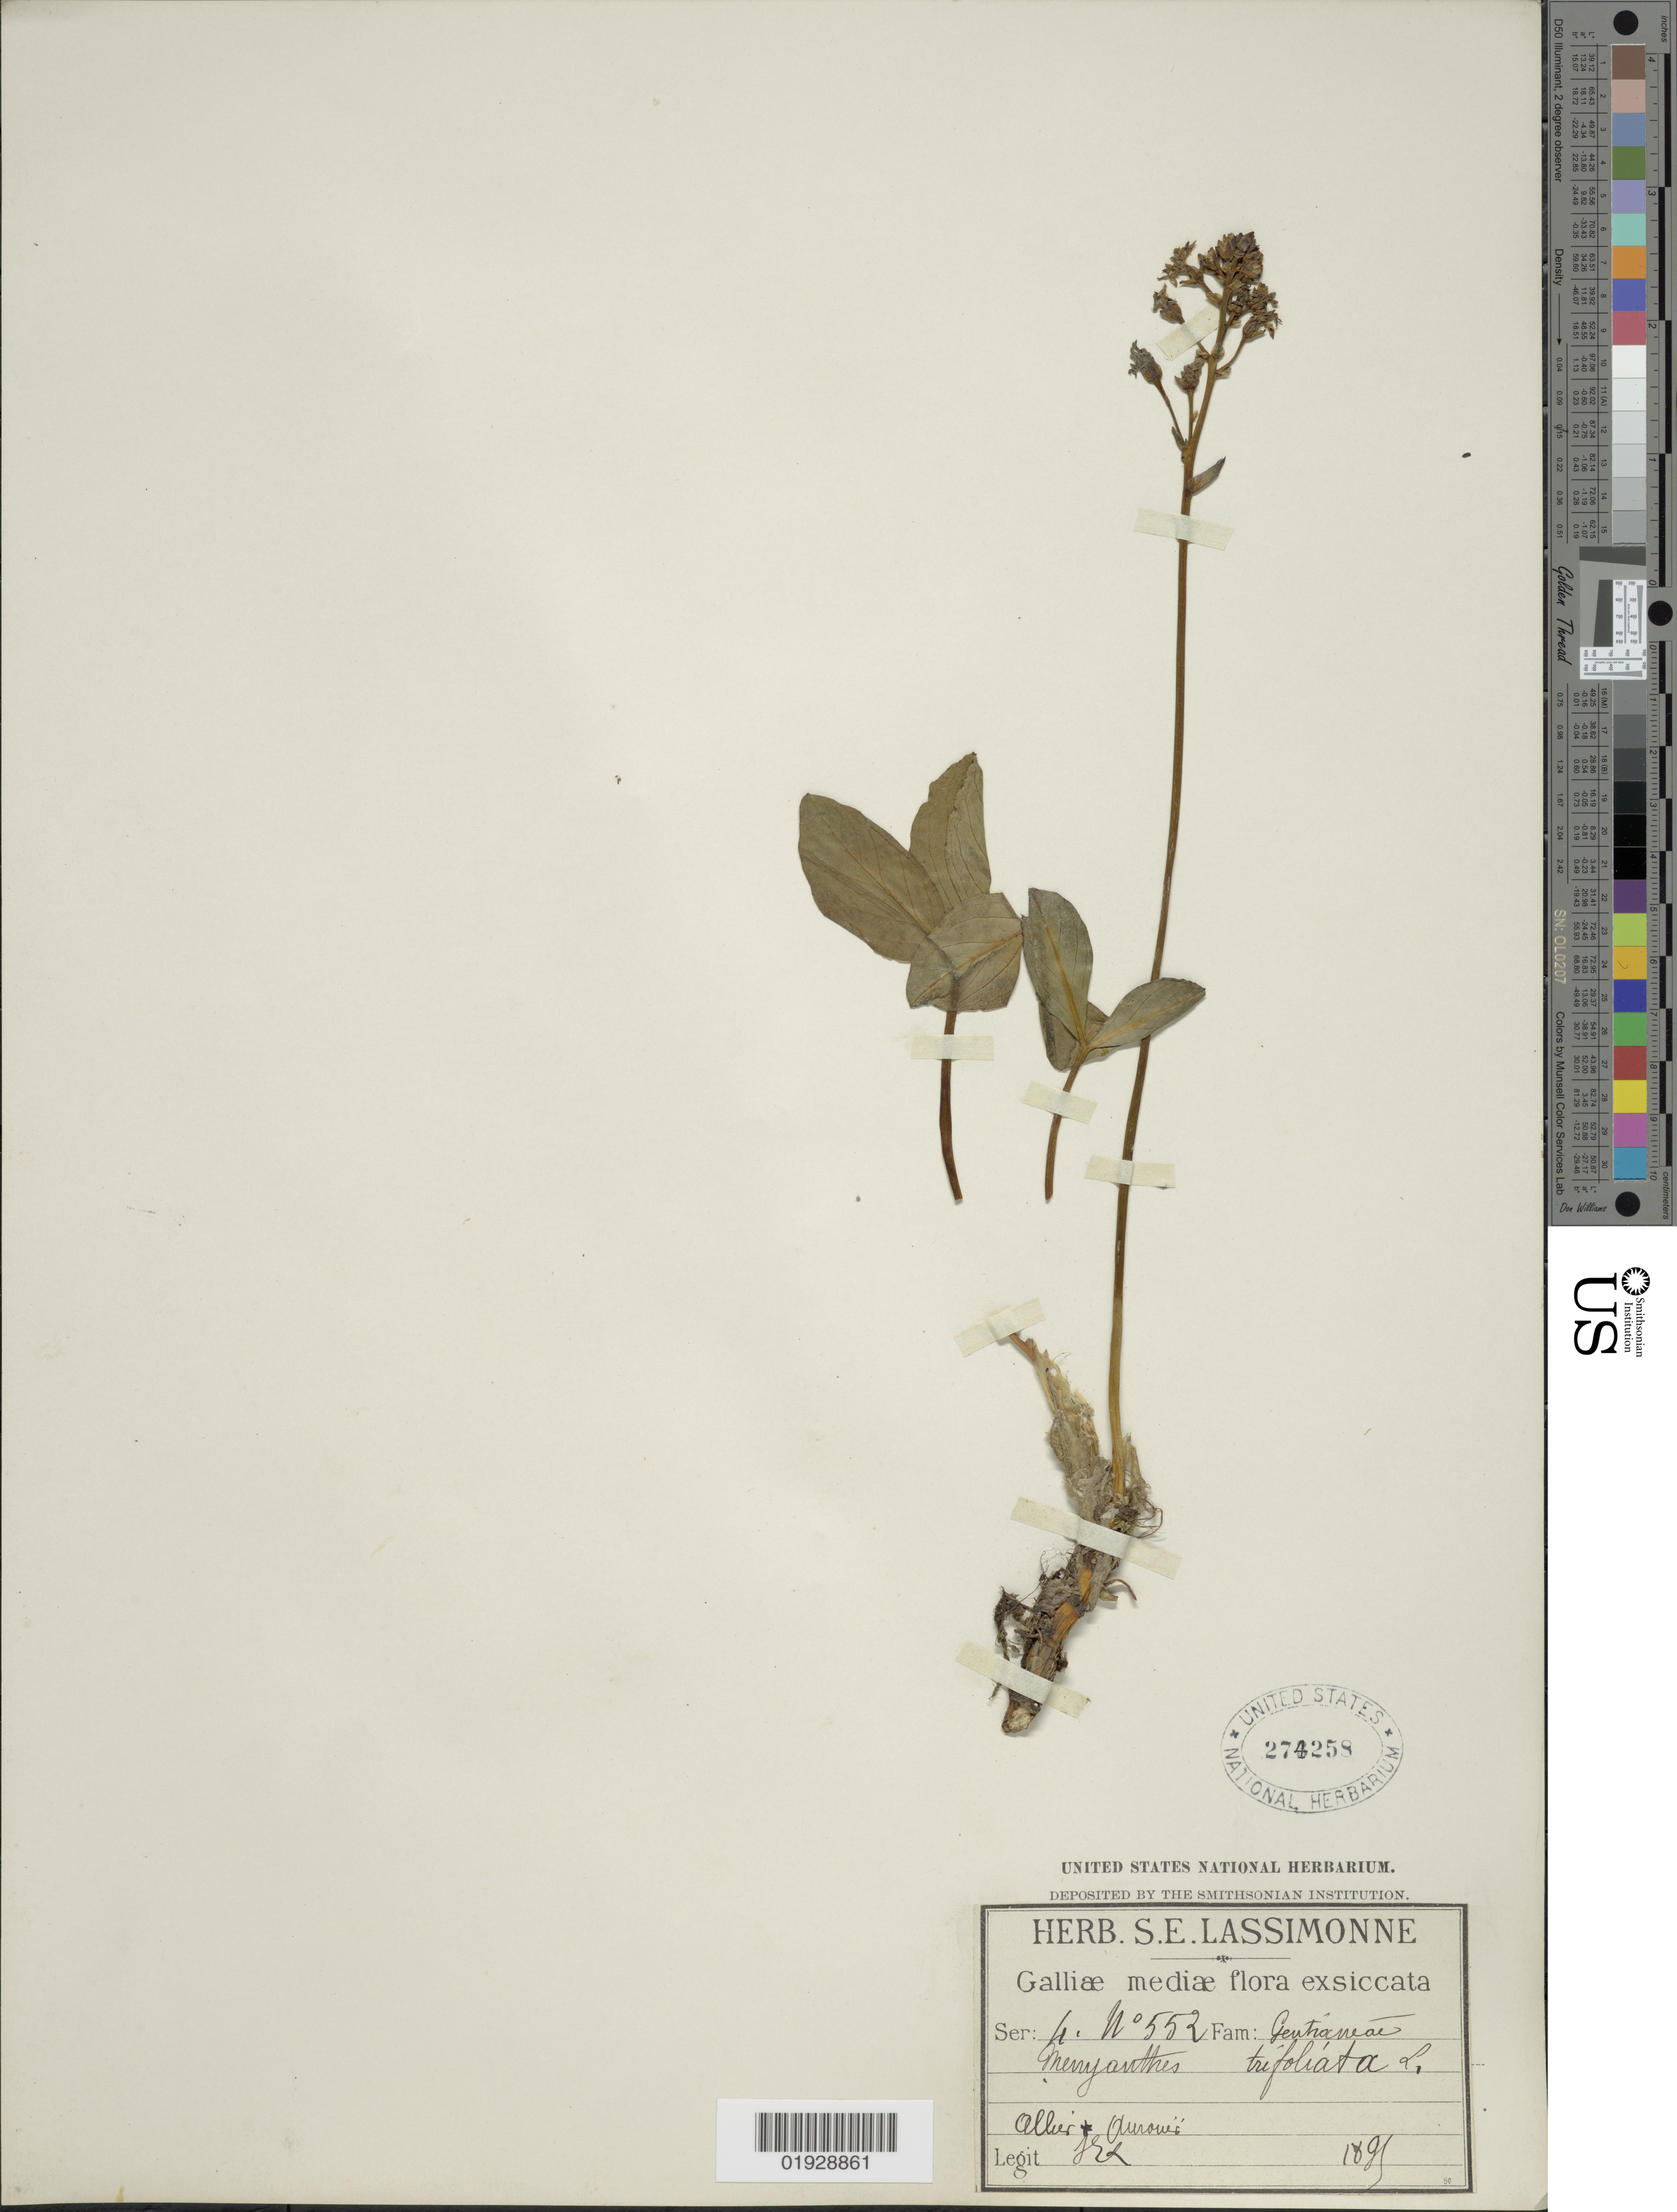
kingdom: Plantae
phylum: Tracheophyta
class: Magnoliopsida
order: Asterales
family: Menyanthaceae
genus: Menyanthes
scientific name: Menyanthes trifoliata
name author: L.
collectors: S. Lassimonne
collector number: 552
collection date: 1895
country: France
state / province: Auvergne-Rhône-Alpes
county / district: Allier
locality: Galliæ [France]. Allier - Aurouër.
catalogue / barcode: US 274258